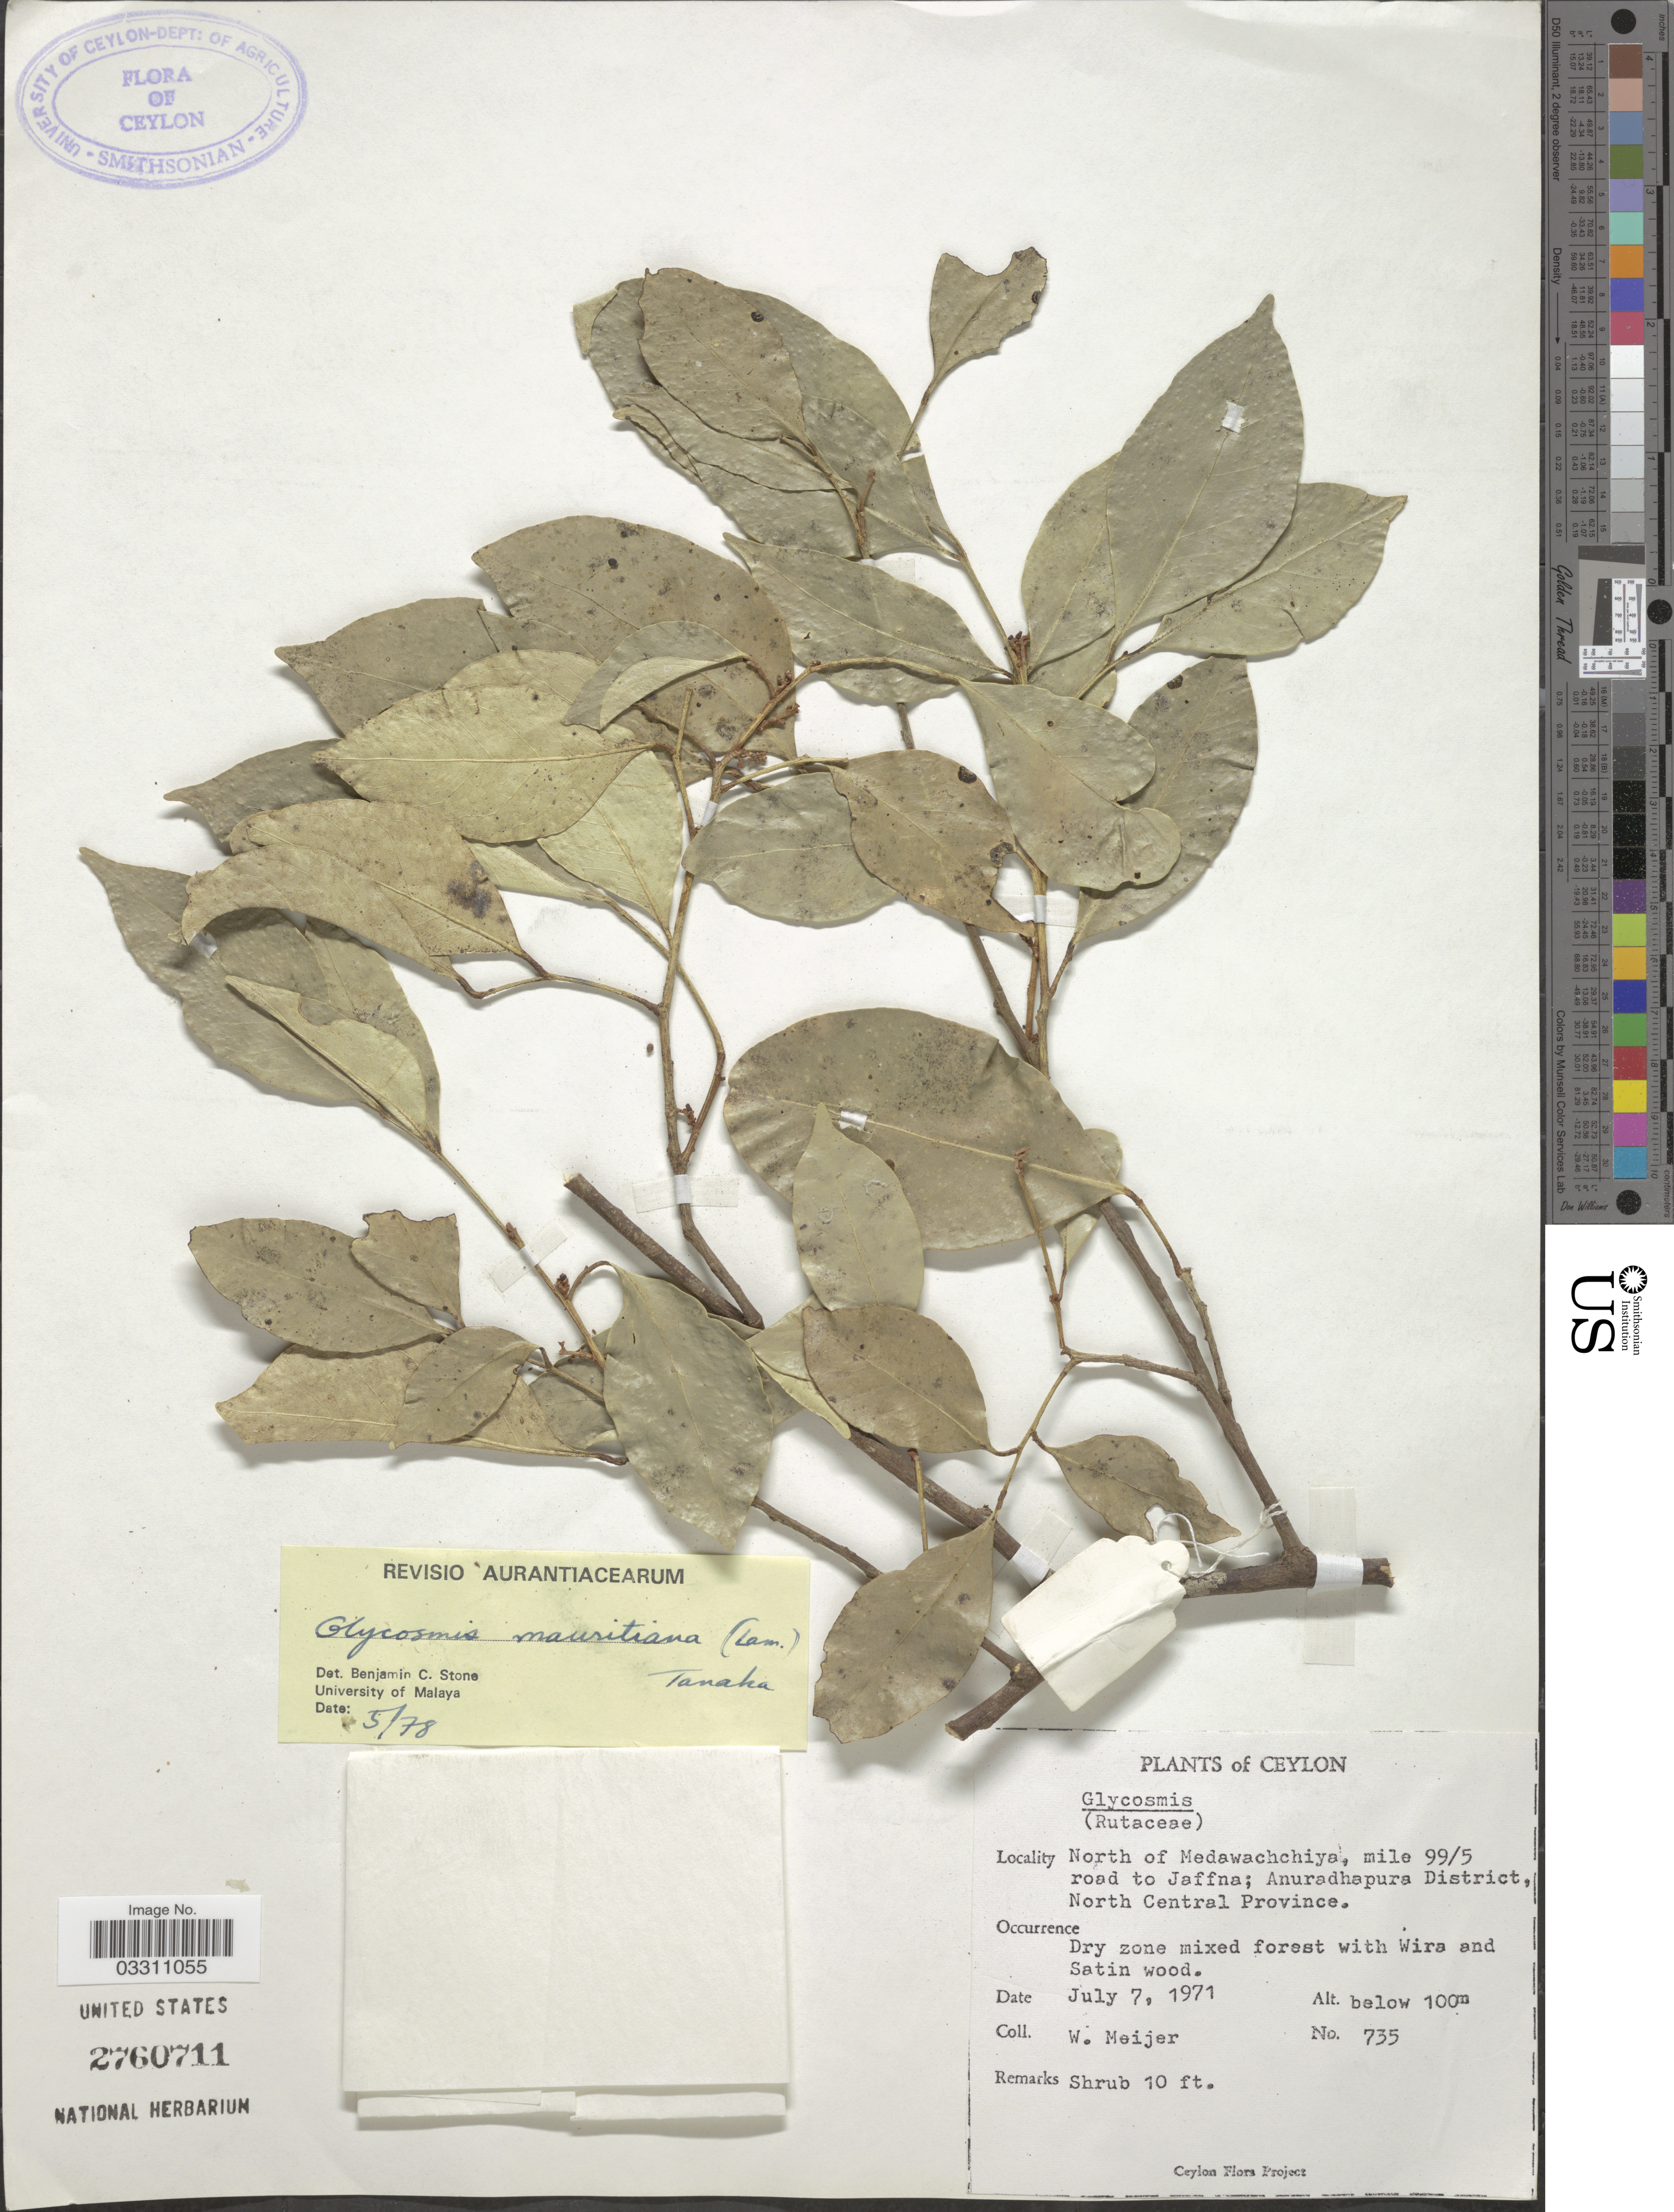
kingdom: Plantae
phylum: Tracheophyta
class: Magnoliopsida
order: Sapindales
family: Rutaceae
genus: Glycosmis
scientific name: Glycosmis mauritiana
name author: (Lamkey) Tanaka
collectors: W. Meijer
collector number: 735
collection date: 1971-07-07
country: Sri Lanka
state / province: North Central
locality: Ceylon, North of Medawachchiya, mile 99/5 road to Jaffna; Anuradhapura District.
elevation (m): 100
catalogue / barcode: US 2760711